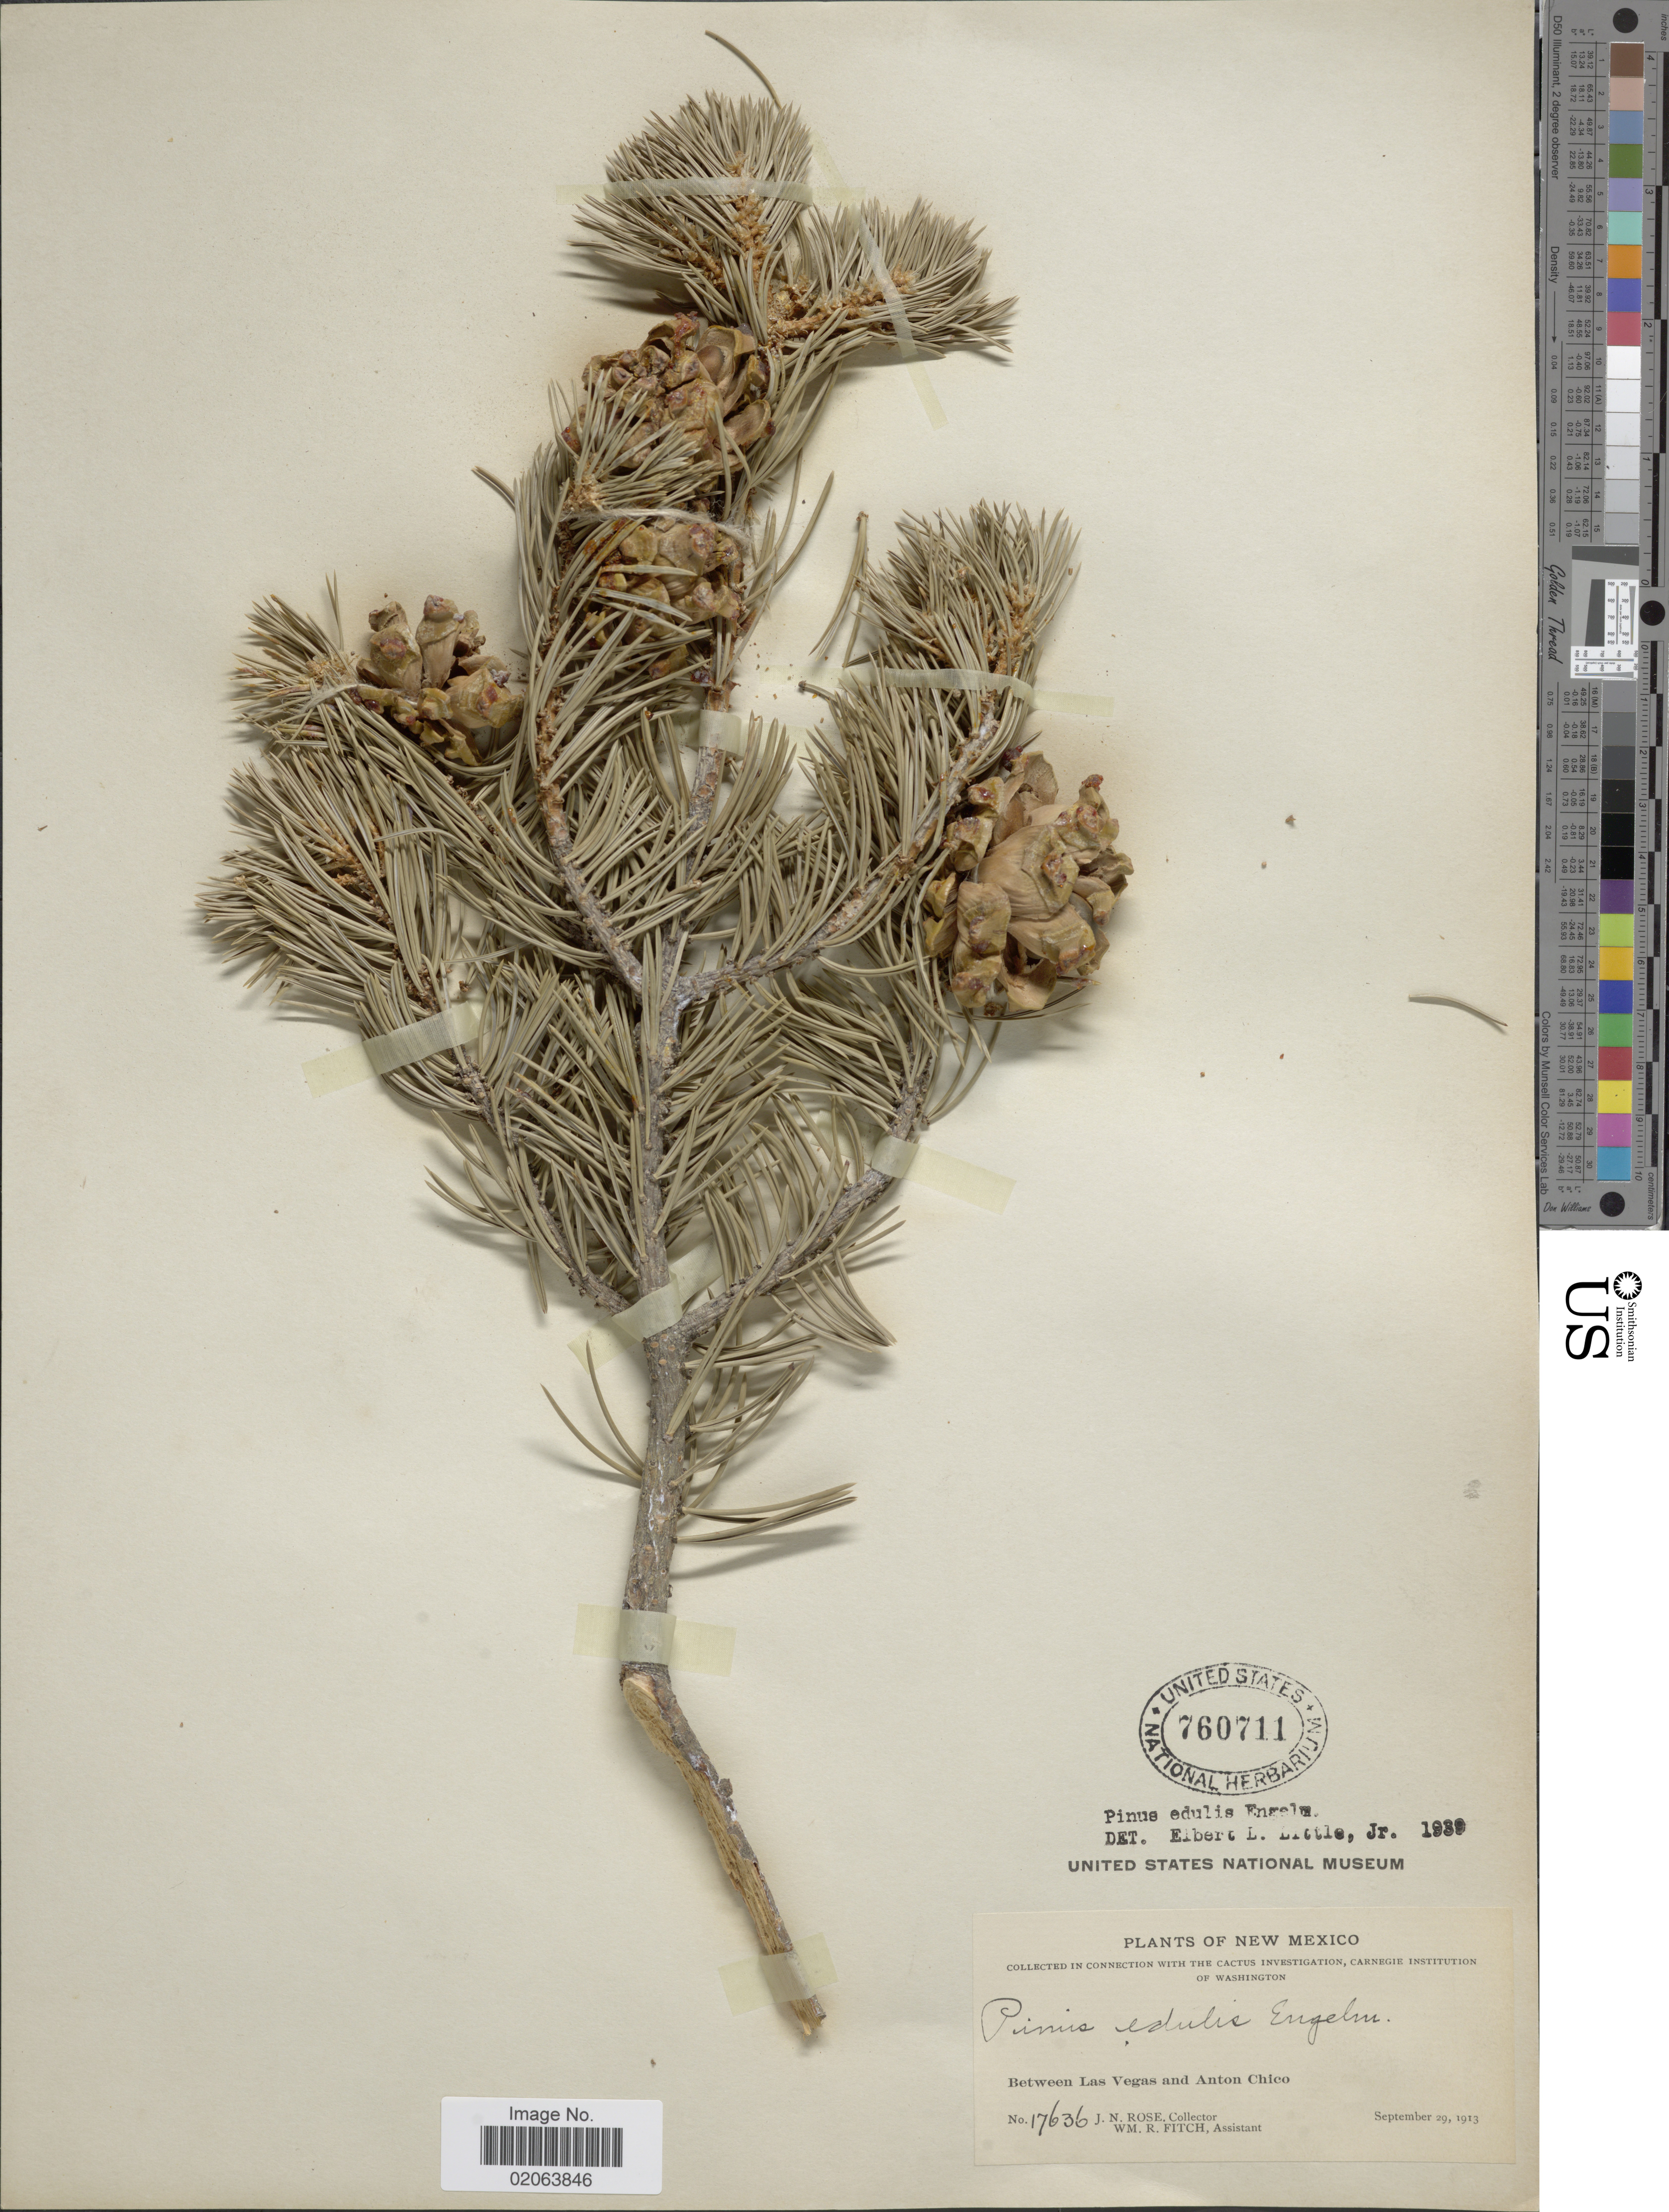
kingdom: Plantae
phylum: Tracheophyta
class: Pinopsida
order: Pinales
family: Pinaceae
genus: Pinus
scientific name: Pinus edulis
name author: Engelm.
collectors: J. N. Rose & W. R. Fitch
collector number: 17636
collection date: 1913-09-29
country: United States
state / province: New Mexico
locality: Between Las Vegas and Anton Chico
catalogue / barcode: US 760711